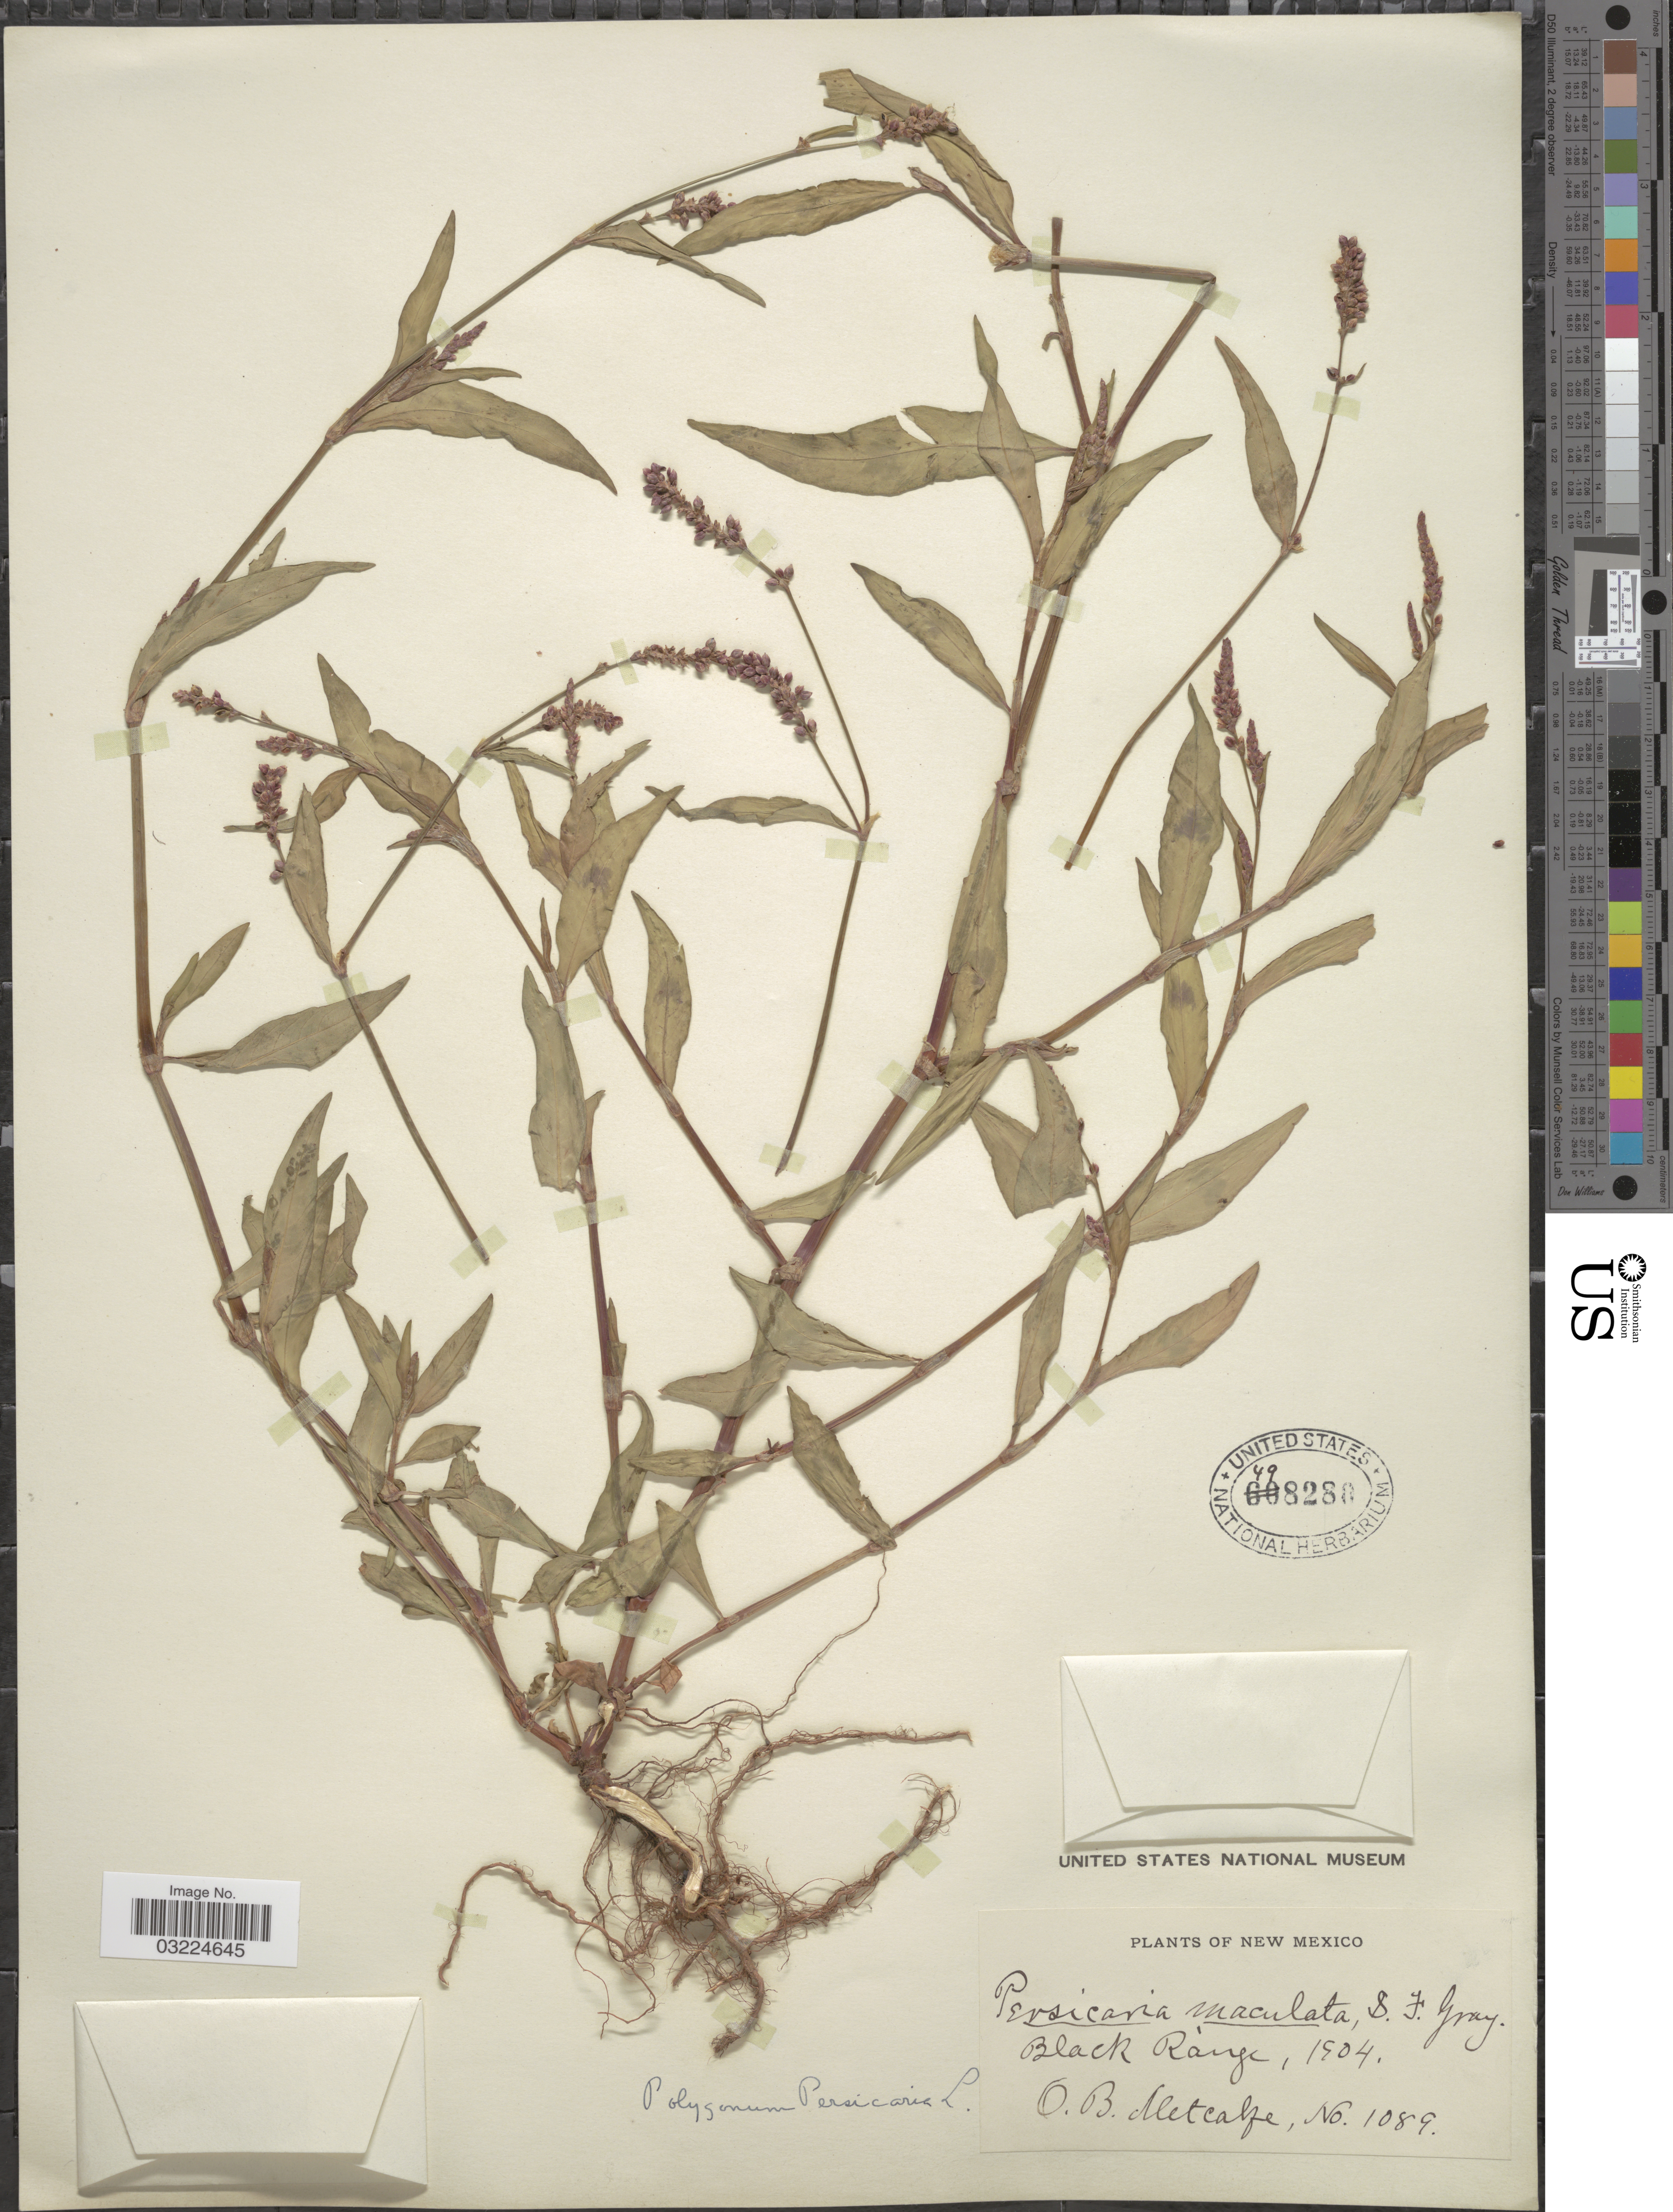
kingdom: Plantae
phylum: Tracheophyta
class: Magnoliopsida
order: Caryophyllales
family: Polygonaceae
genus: Persicaria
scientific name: Persicaria maculosa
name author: S.F. Gray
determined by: Atha, D. E.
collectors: O. B. Metcalfe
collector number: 1089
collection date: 1904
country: United States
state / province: New Mexico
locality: Black Range.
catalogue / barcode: US 498280